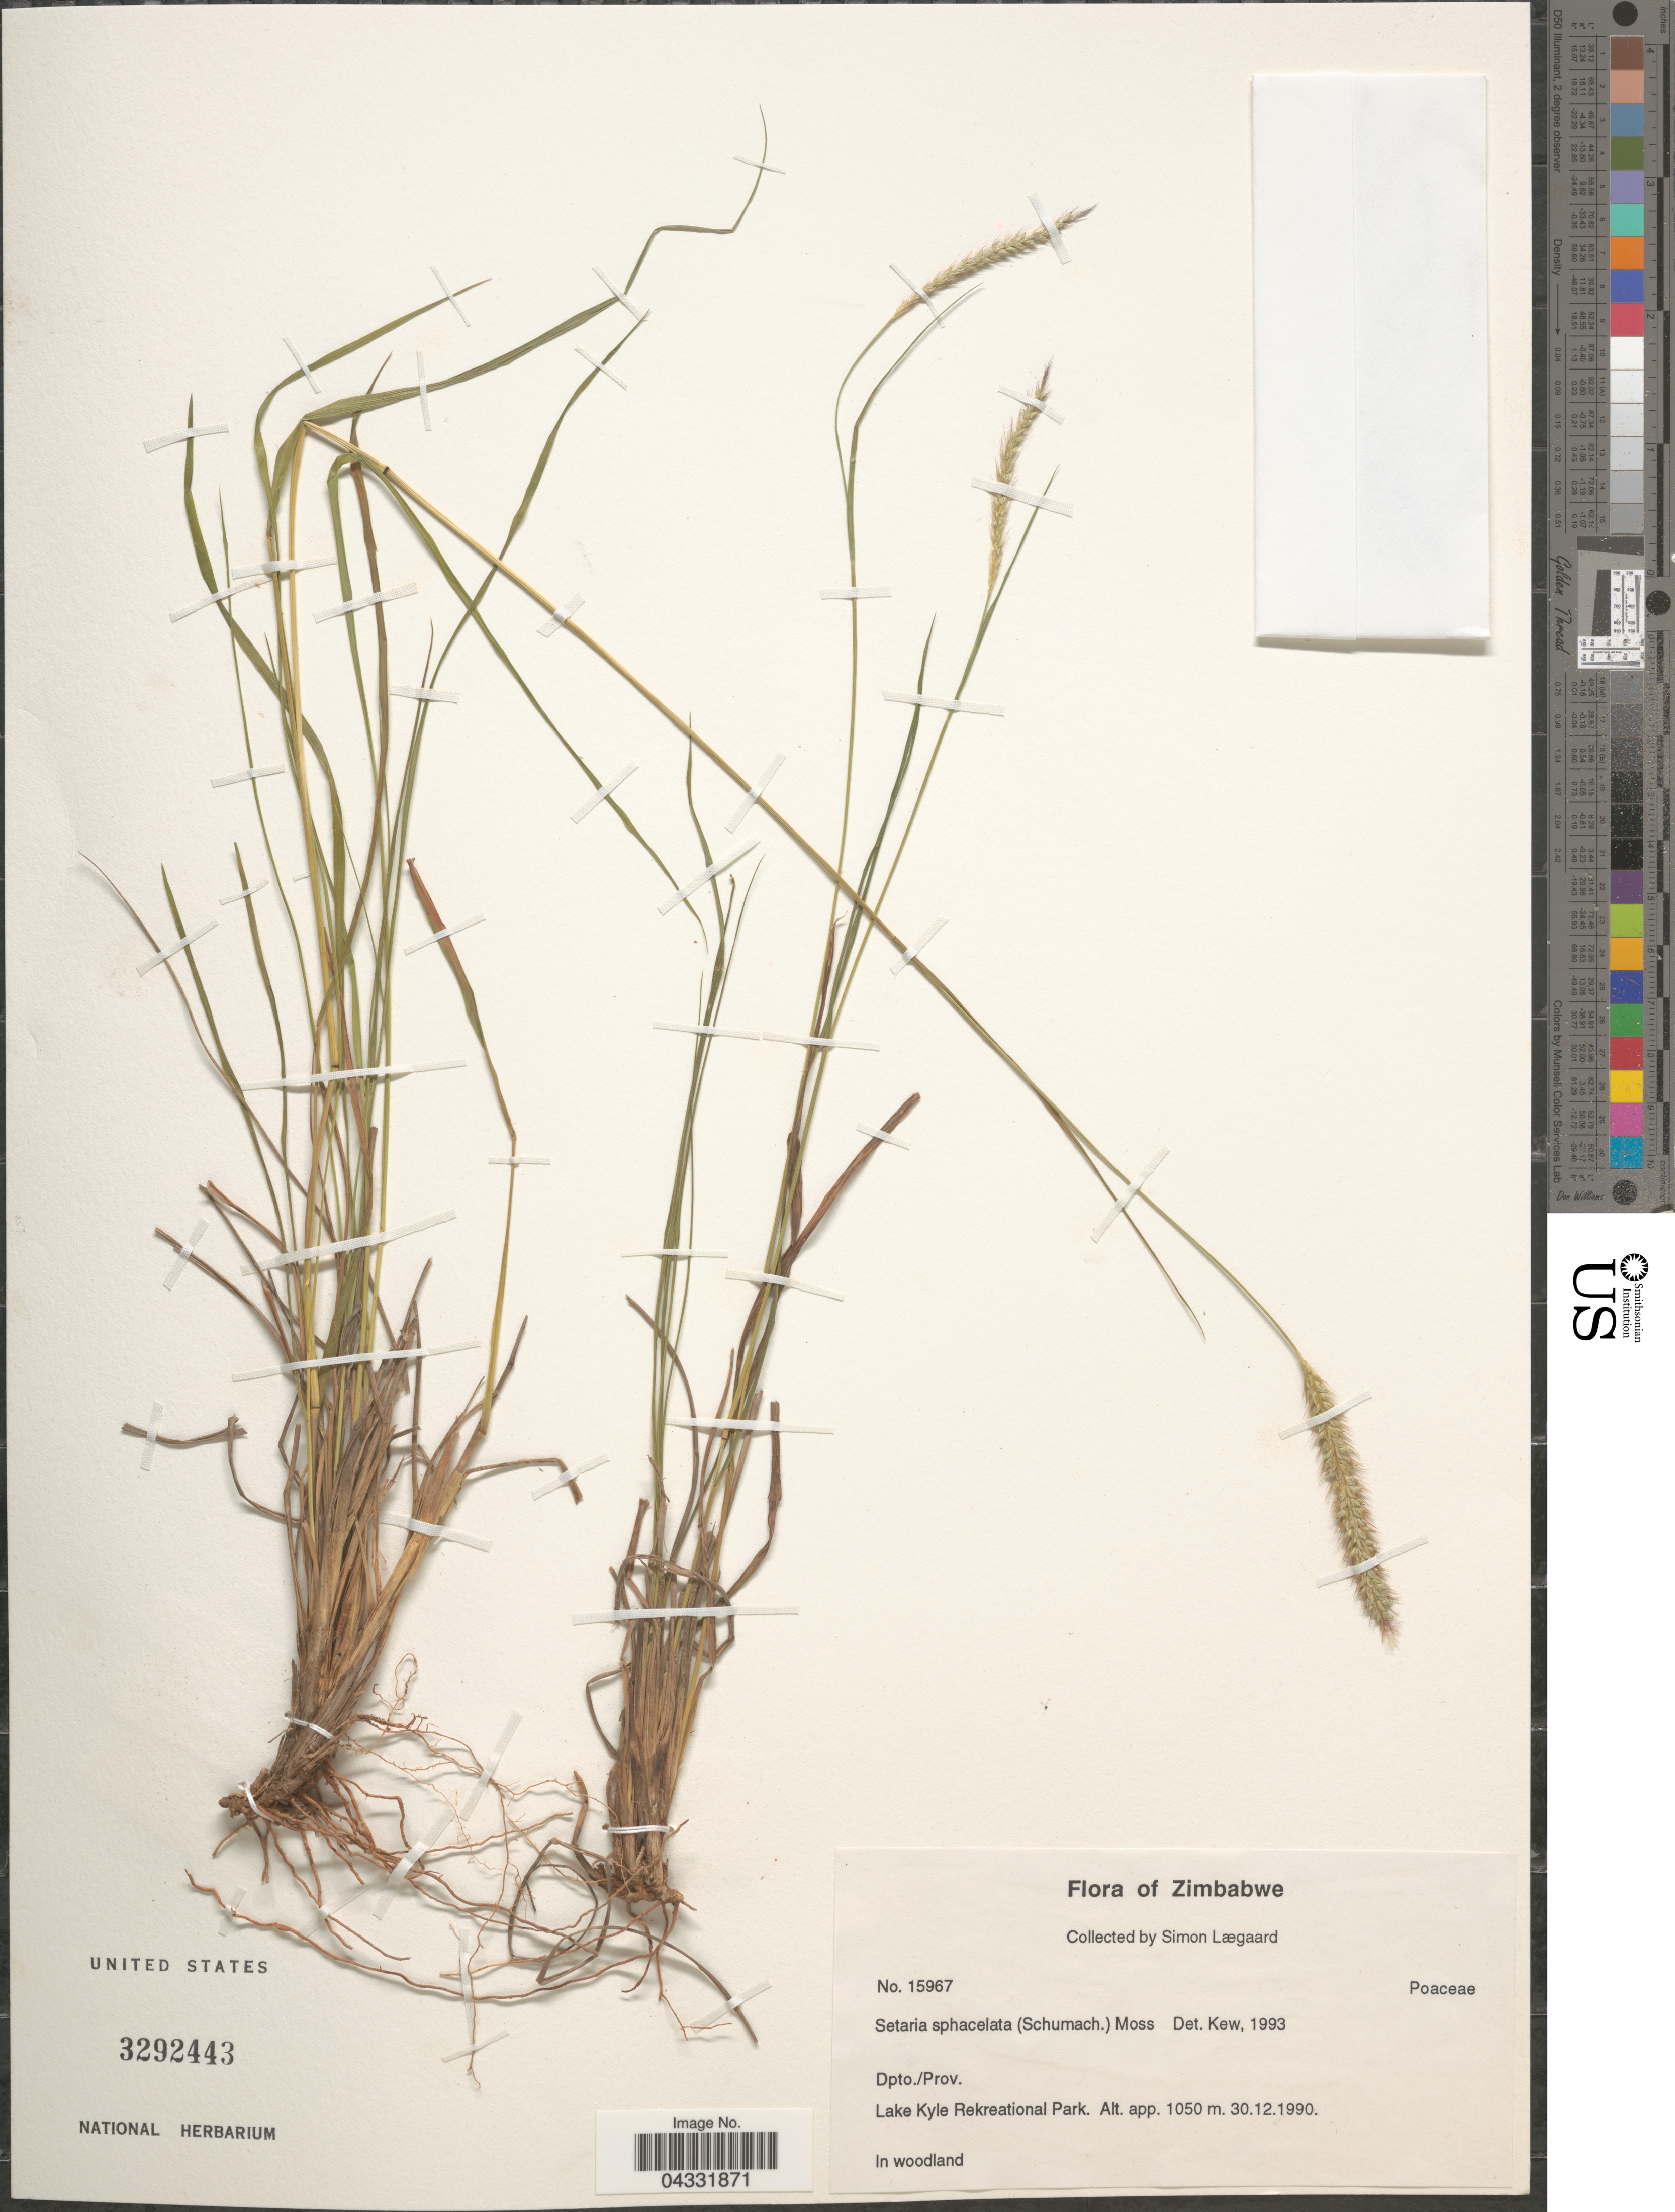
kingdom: Plantae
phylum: Tracheophyta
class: Liliopsida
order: Poales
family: Poaceae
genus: Setaria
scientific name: Setaria sphacelata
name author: (Schumach.) Stapf & Hubb. ex Moss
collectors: S. Lægaard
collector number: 15967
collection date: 1990-12-30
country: Zimbabwe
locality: Lake Kyle Rekreational Park.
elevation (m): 1050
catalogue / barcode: US 3292443